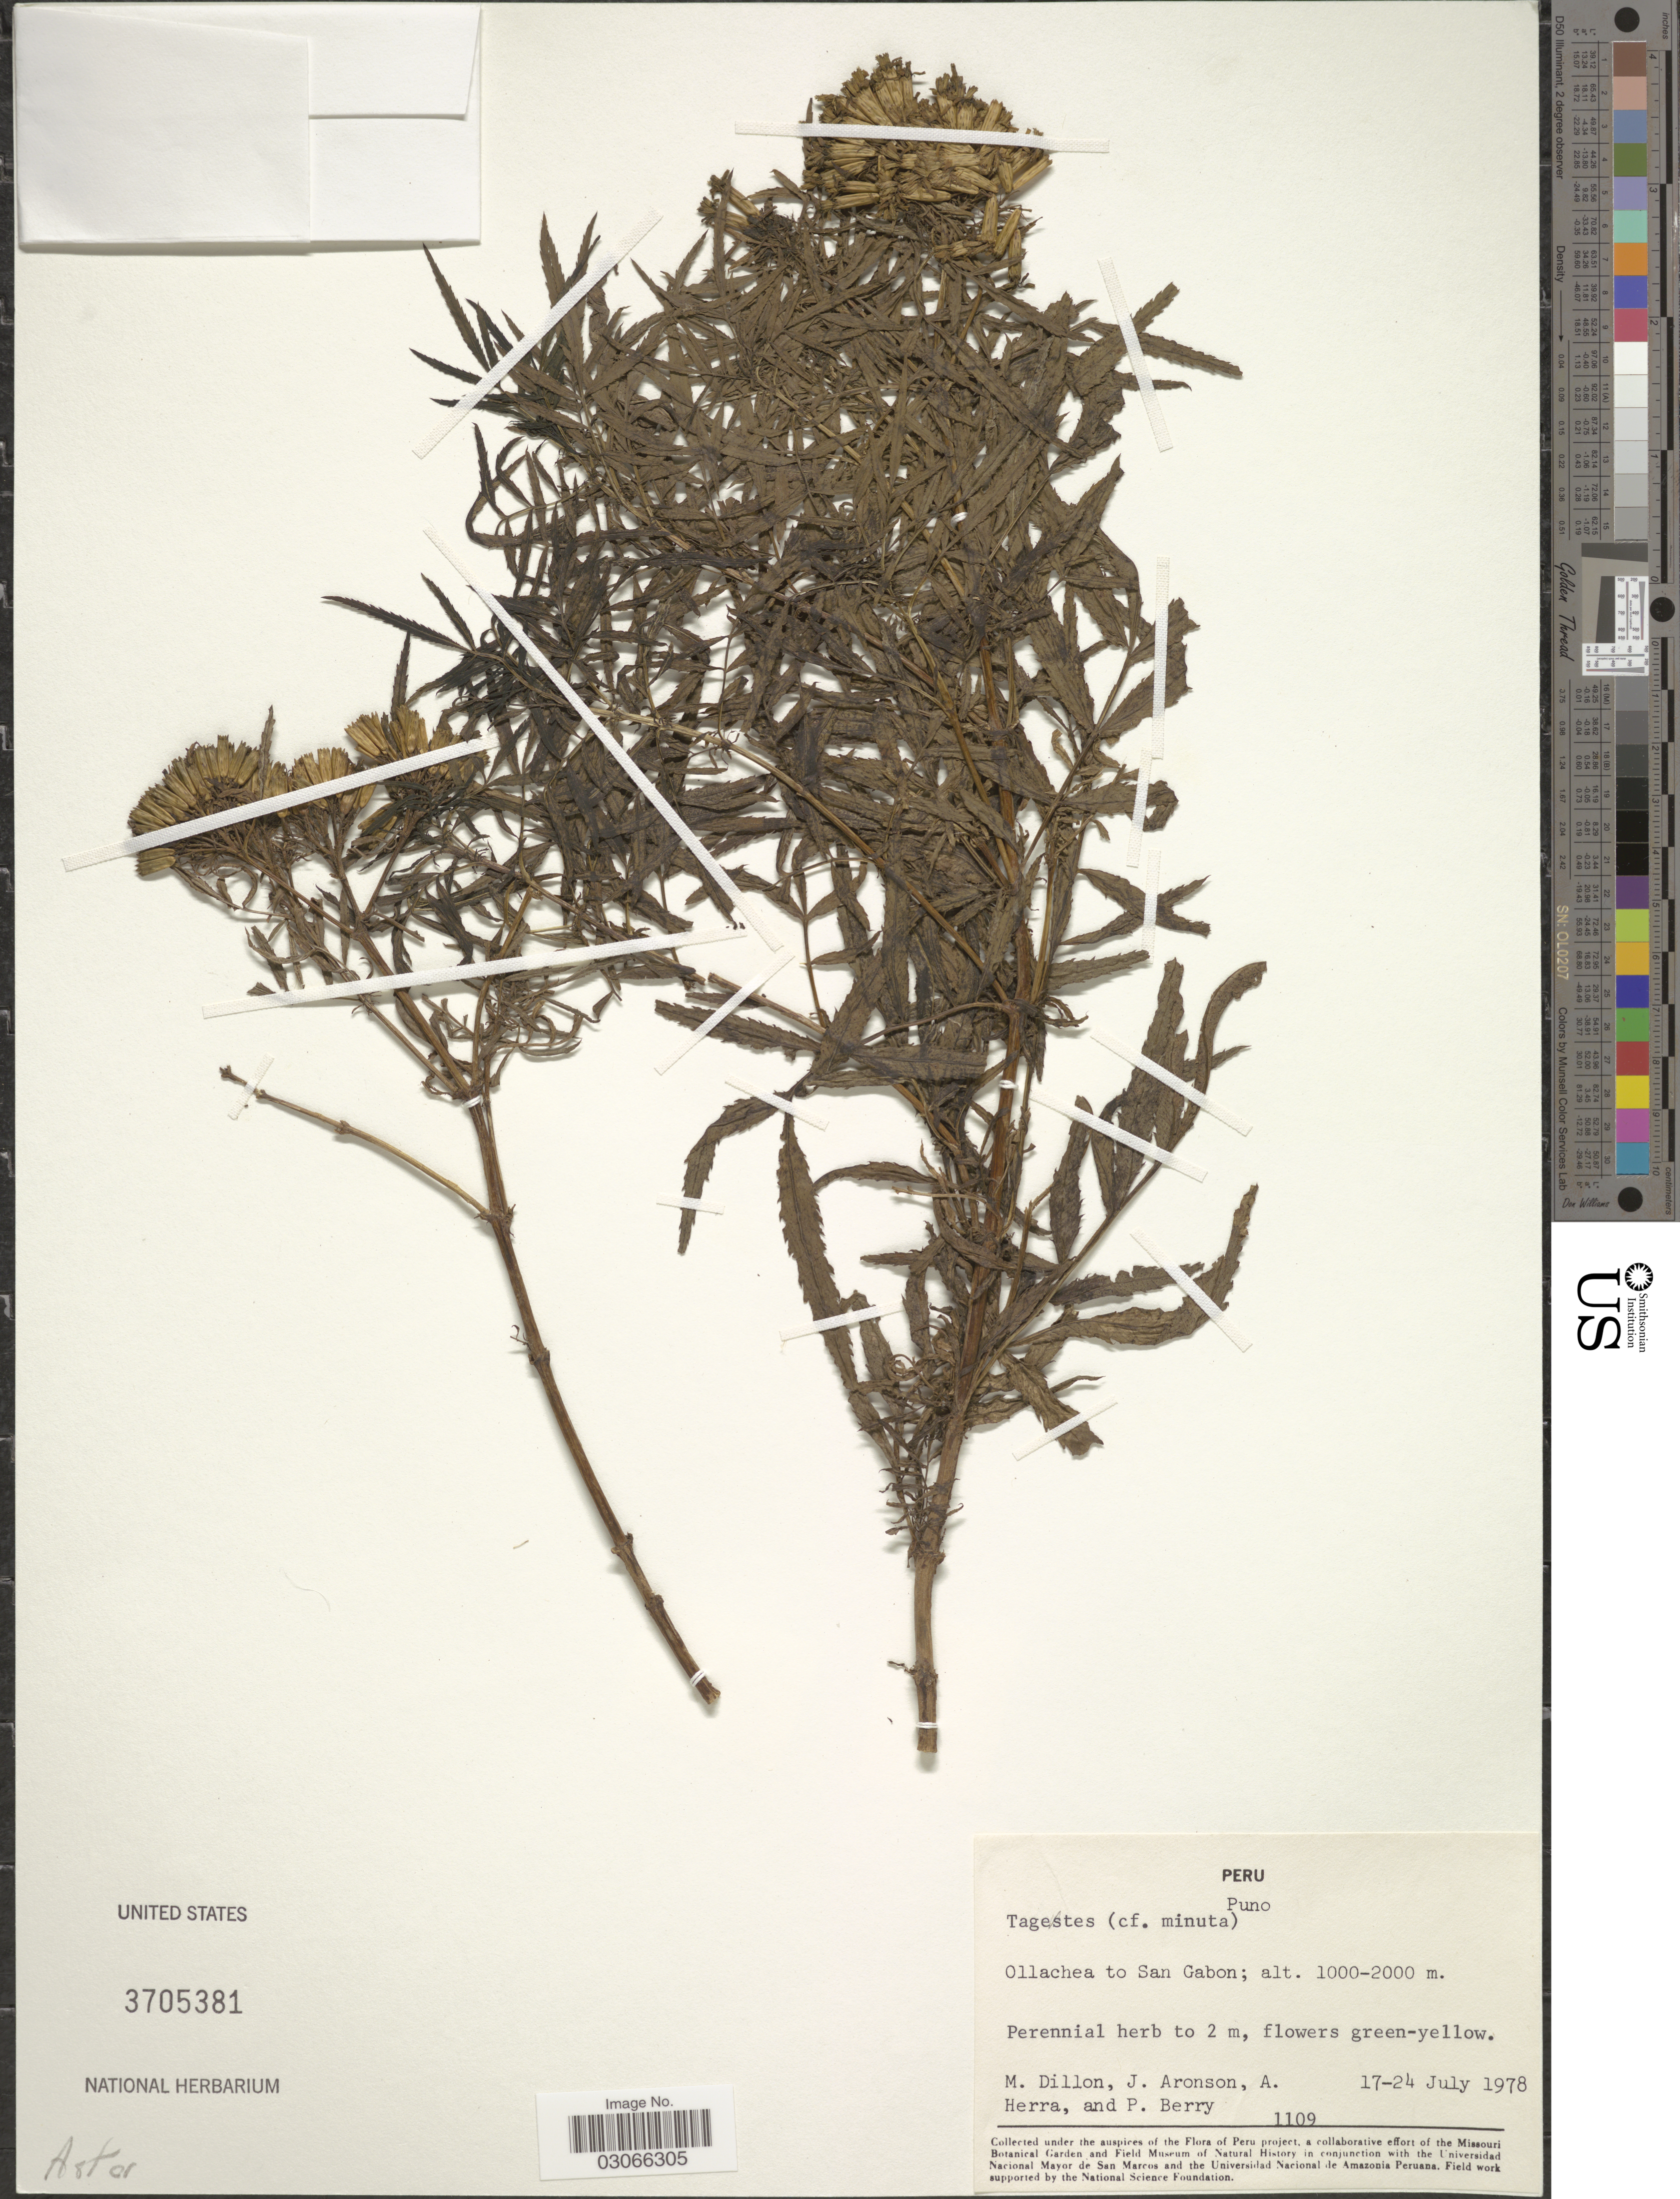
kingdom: Plantae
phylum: Tracheophyta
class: Magnoliopsida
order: Asterales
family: Asteraceae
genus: Tagetes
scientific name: Tagetes minuta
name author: L.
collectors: M. O. Dillon, J. Aronson, A. Herra & P. Berry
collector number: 1109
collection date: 1978-07-17/1978-07-24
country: Peru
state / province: Puno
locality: Ollachea to San Gabon.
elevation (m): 1000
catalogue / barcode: US 3705381